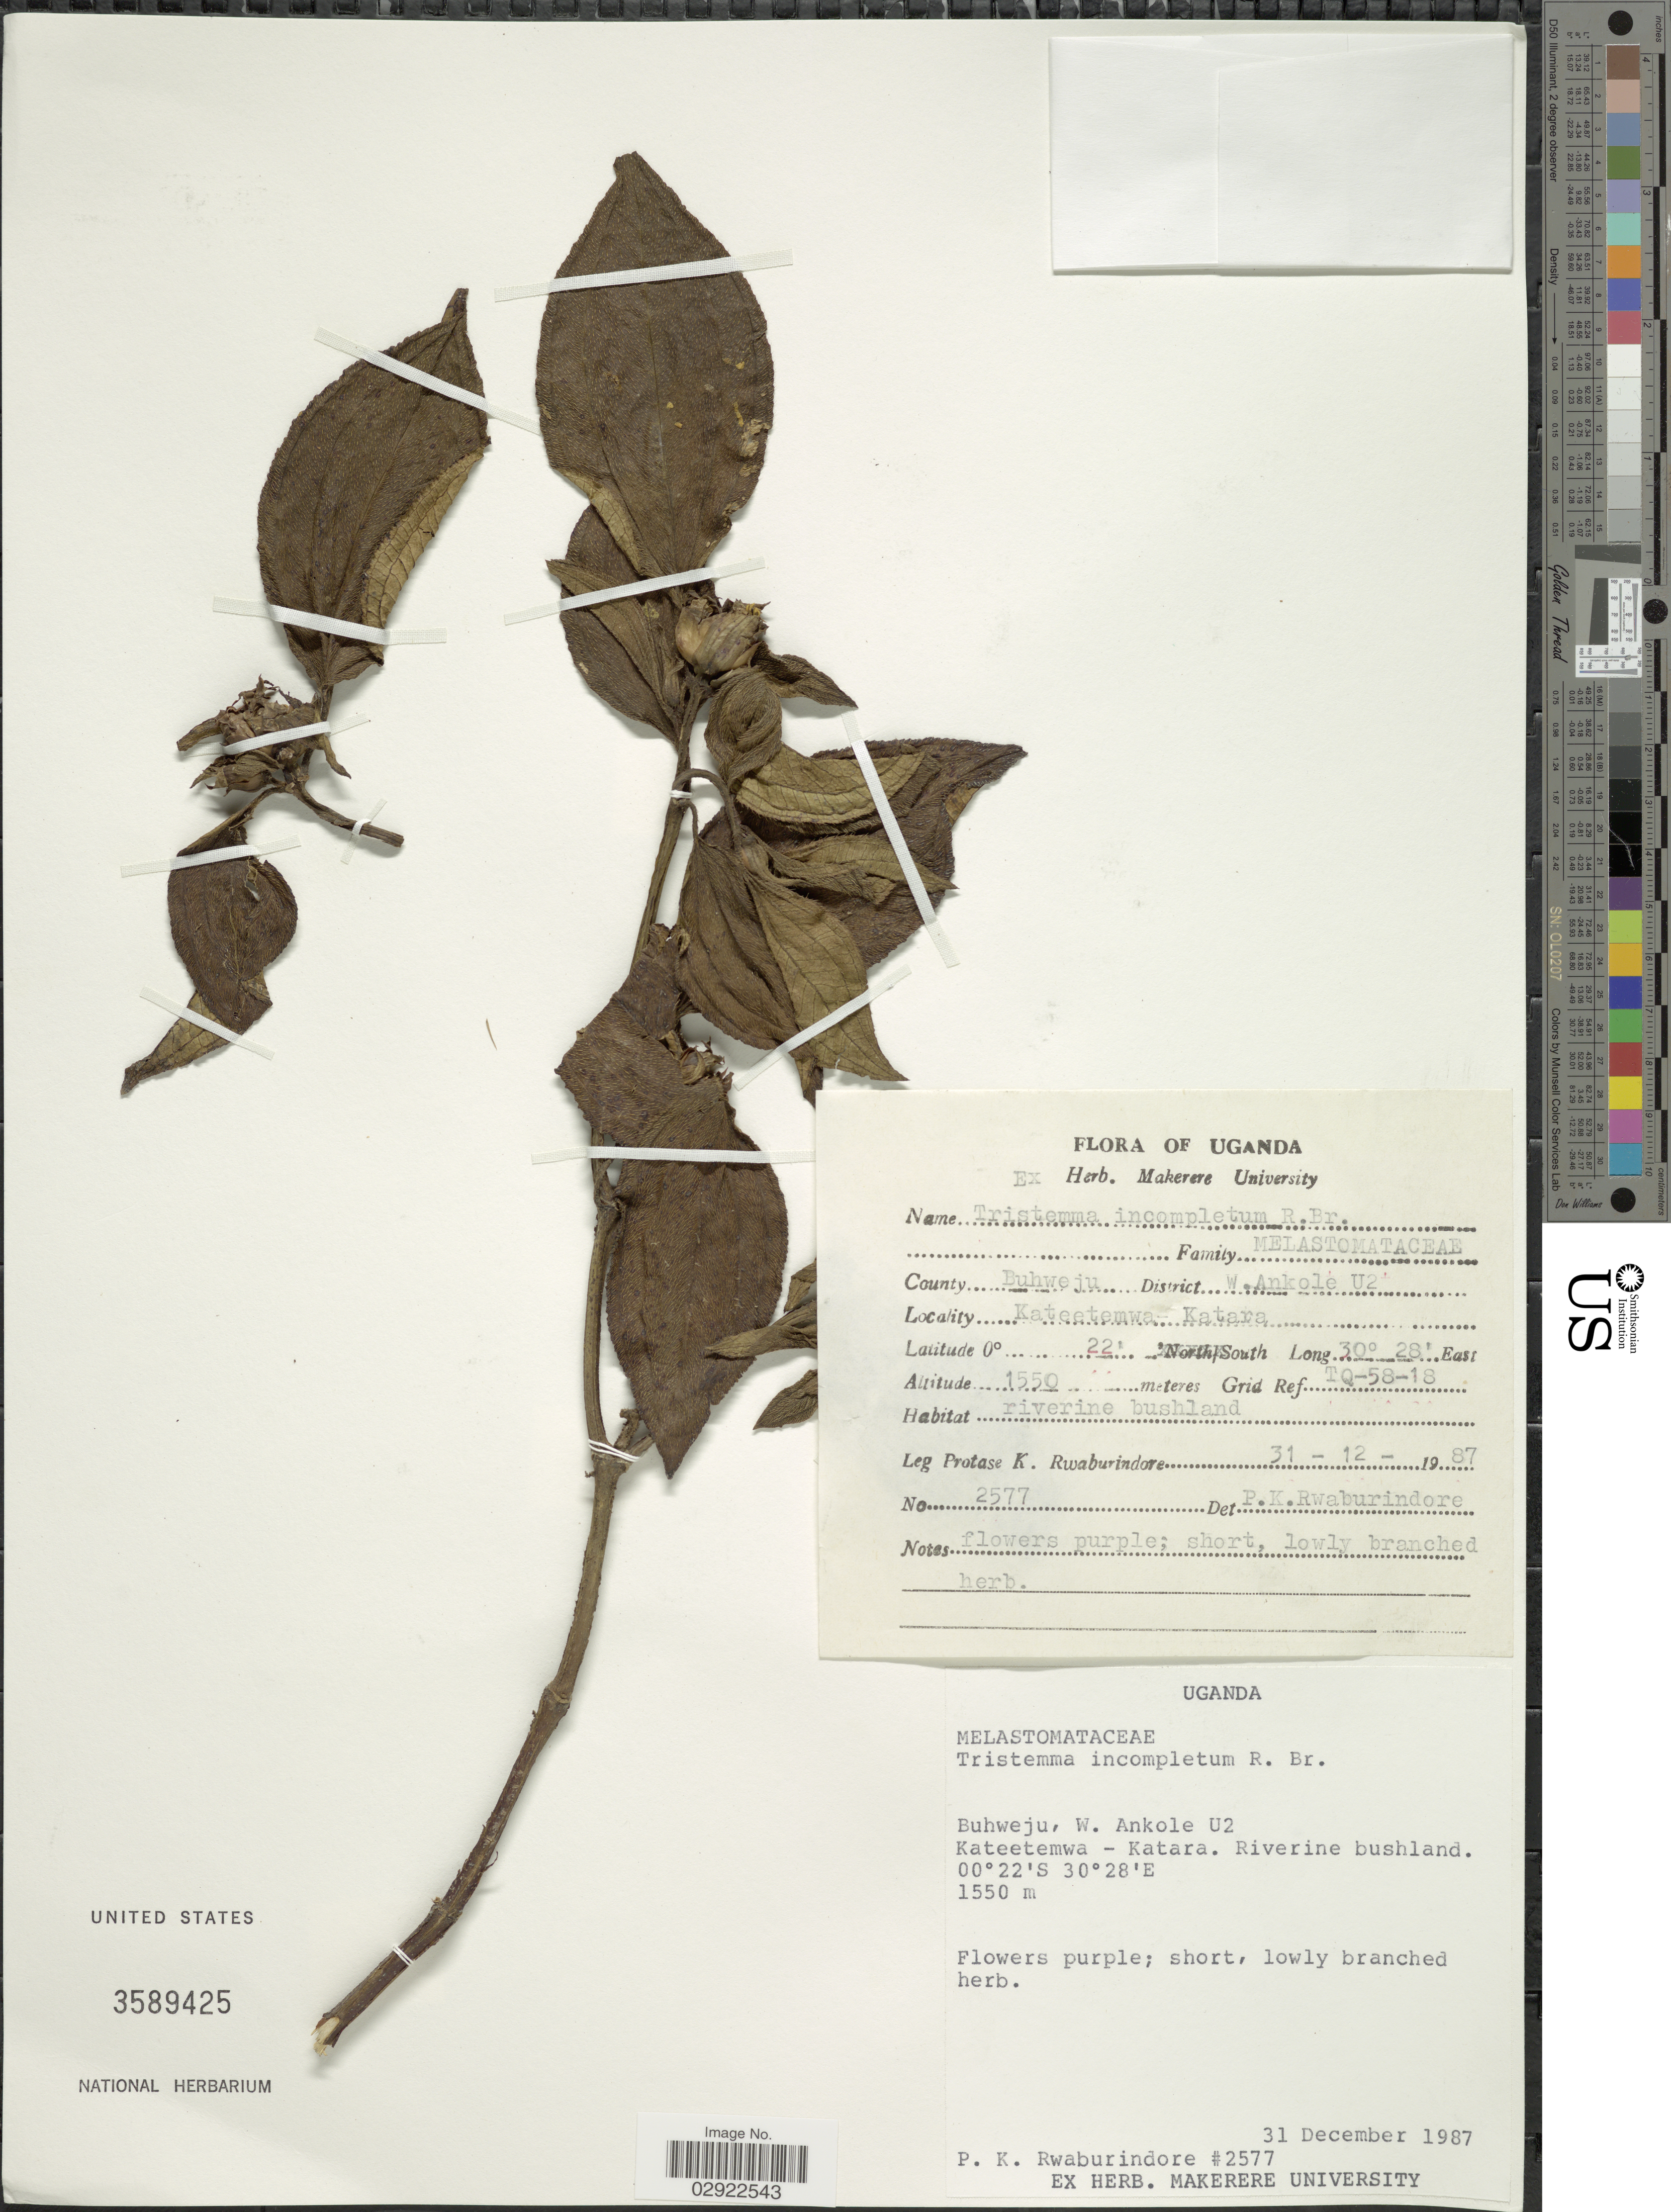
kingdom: Plantae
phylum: Tracheophyta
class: Magnoliopsida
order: Myrtales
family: Melastomataceae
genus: Tristemma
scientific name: Tristemma incompletum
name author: R. Br.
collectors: P. Rwaburindore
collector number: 2577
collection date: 1987-12-31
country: Uganda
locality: Buhweju, W. Ankole U2, Kateetemwa - Katara.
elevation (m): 1550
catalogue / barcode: US 3589425